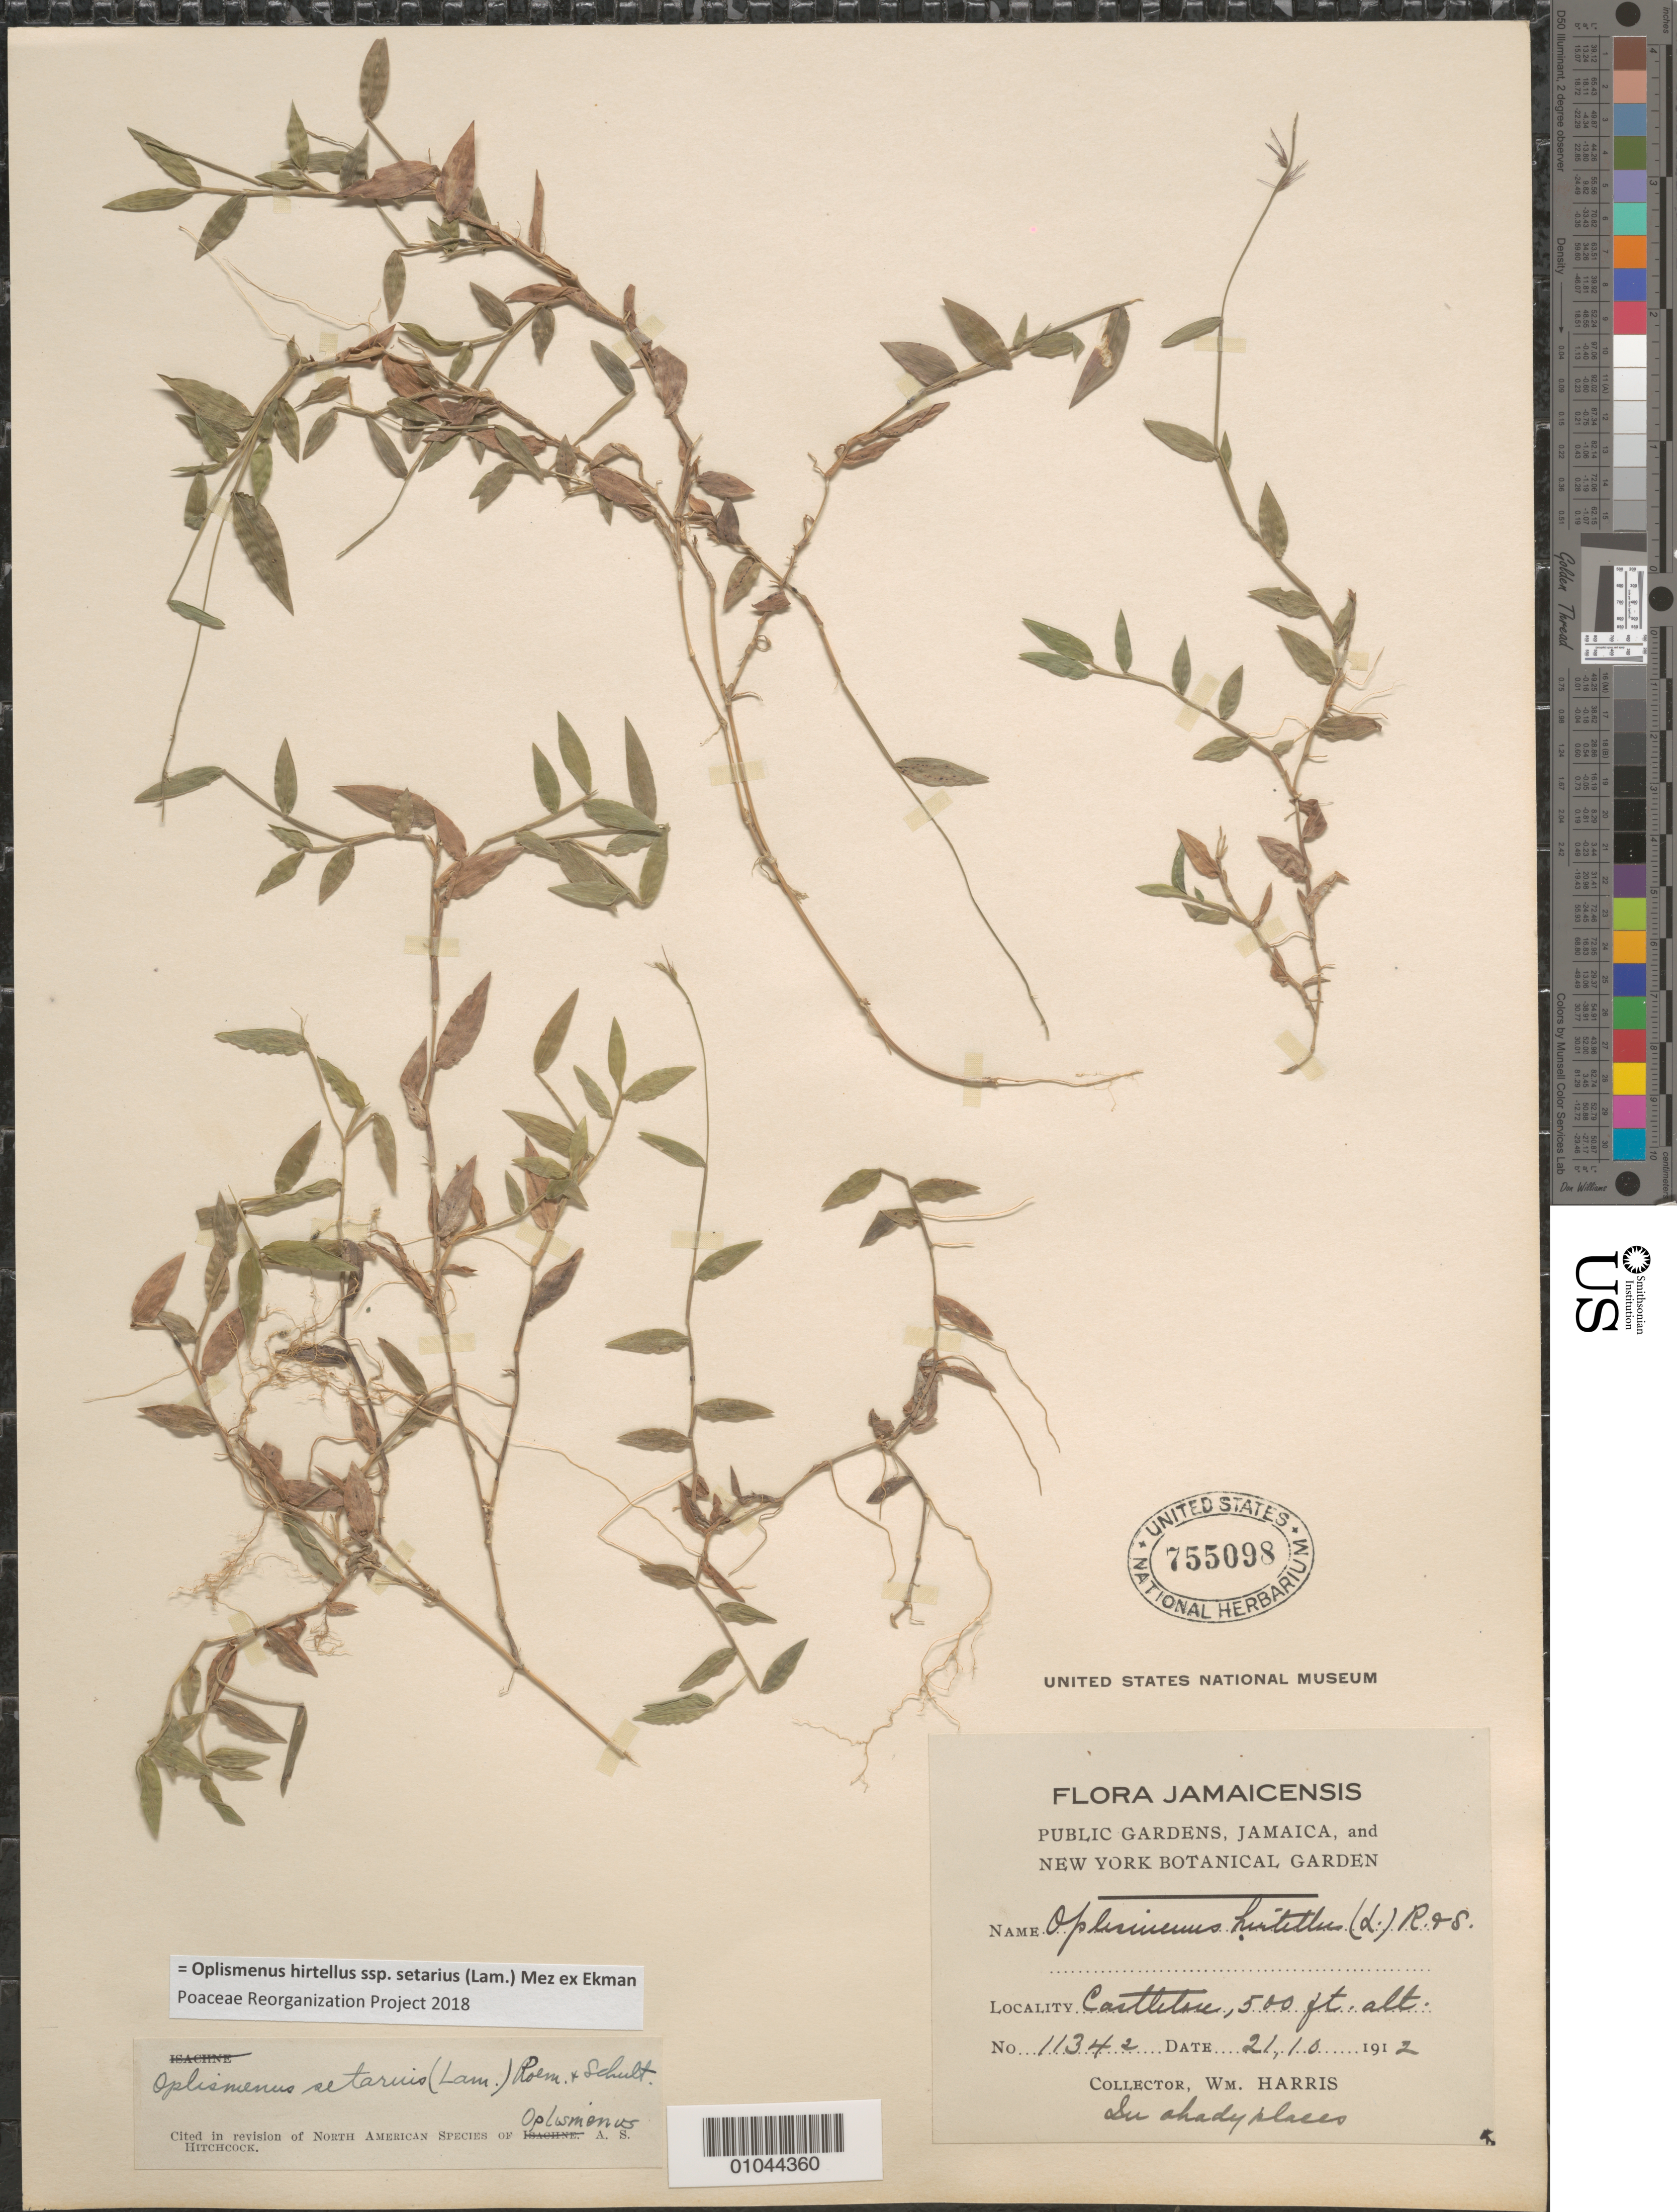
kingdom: Plantae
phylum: Tracheophyta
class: Liliopsida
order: Poales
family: Poaceae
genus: Oplismenus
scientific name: Oplismenus hirtellus subsp. setarius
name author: (Lam.) Mez ex Ekman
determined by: Poaceae Reorganization Project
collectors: W. Harris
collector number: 11342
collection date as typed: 21 Oct 1912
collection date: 1912-10-21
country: Jamaica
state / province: Kingston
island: Jamaica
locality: Castleton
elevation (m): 152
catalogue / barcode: US 755098